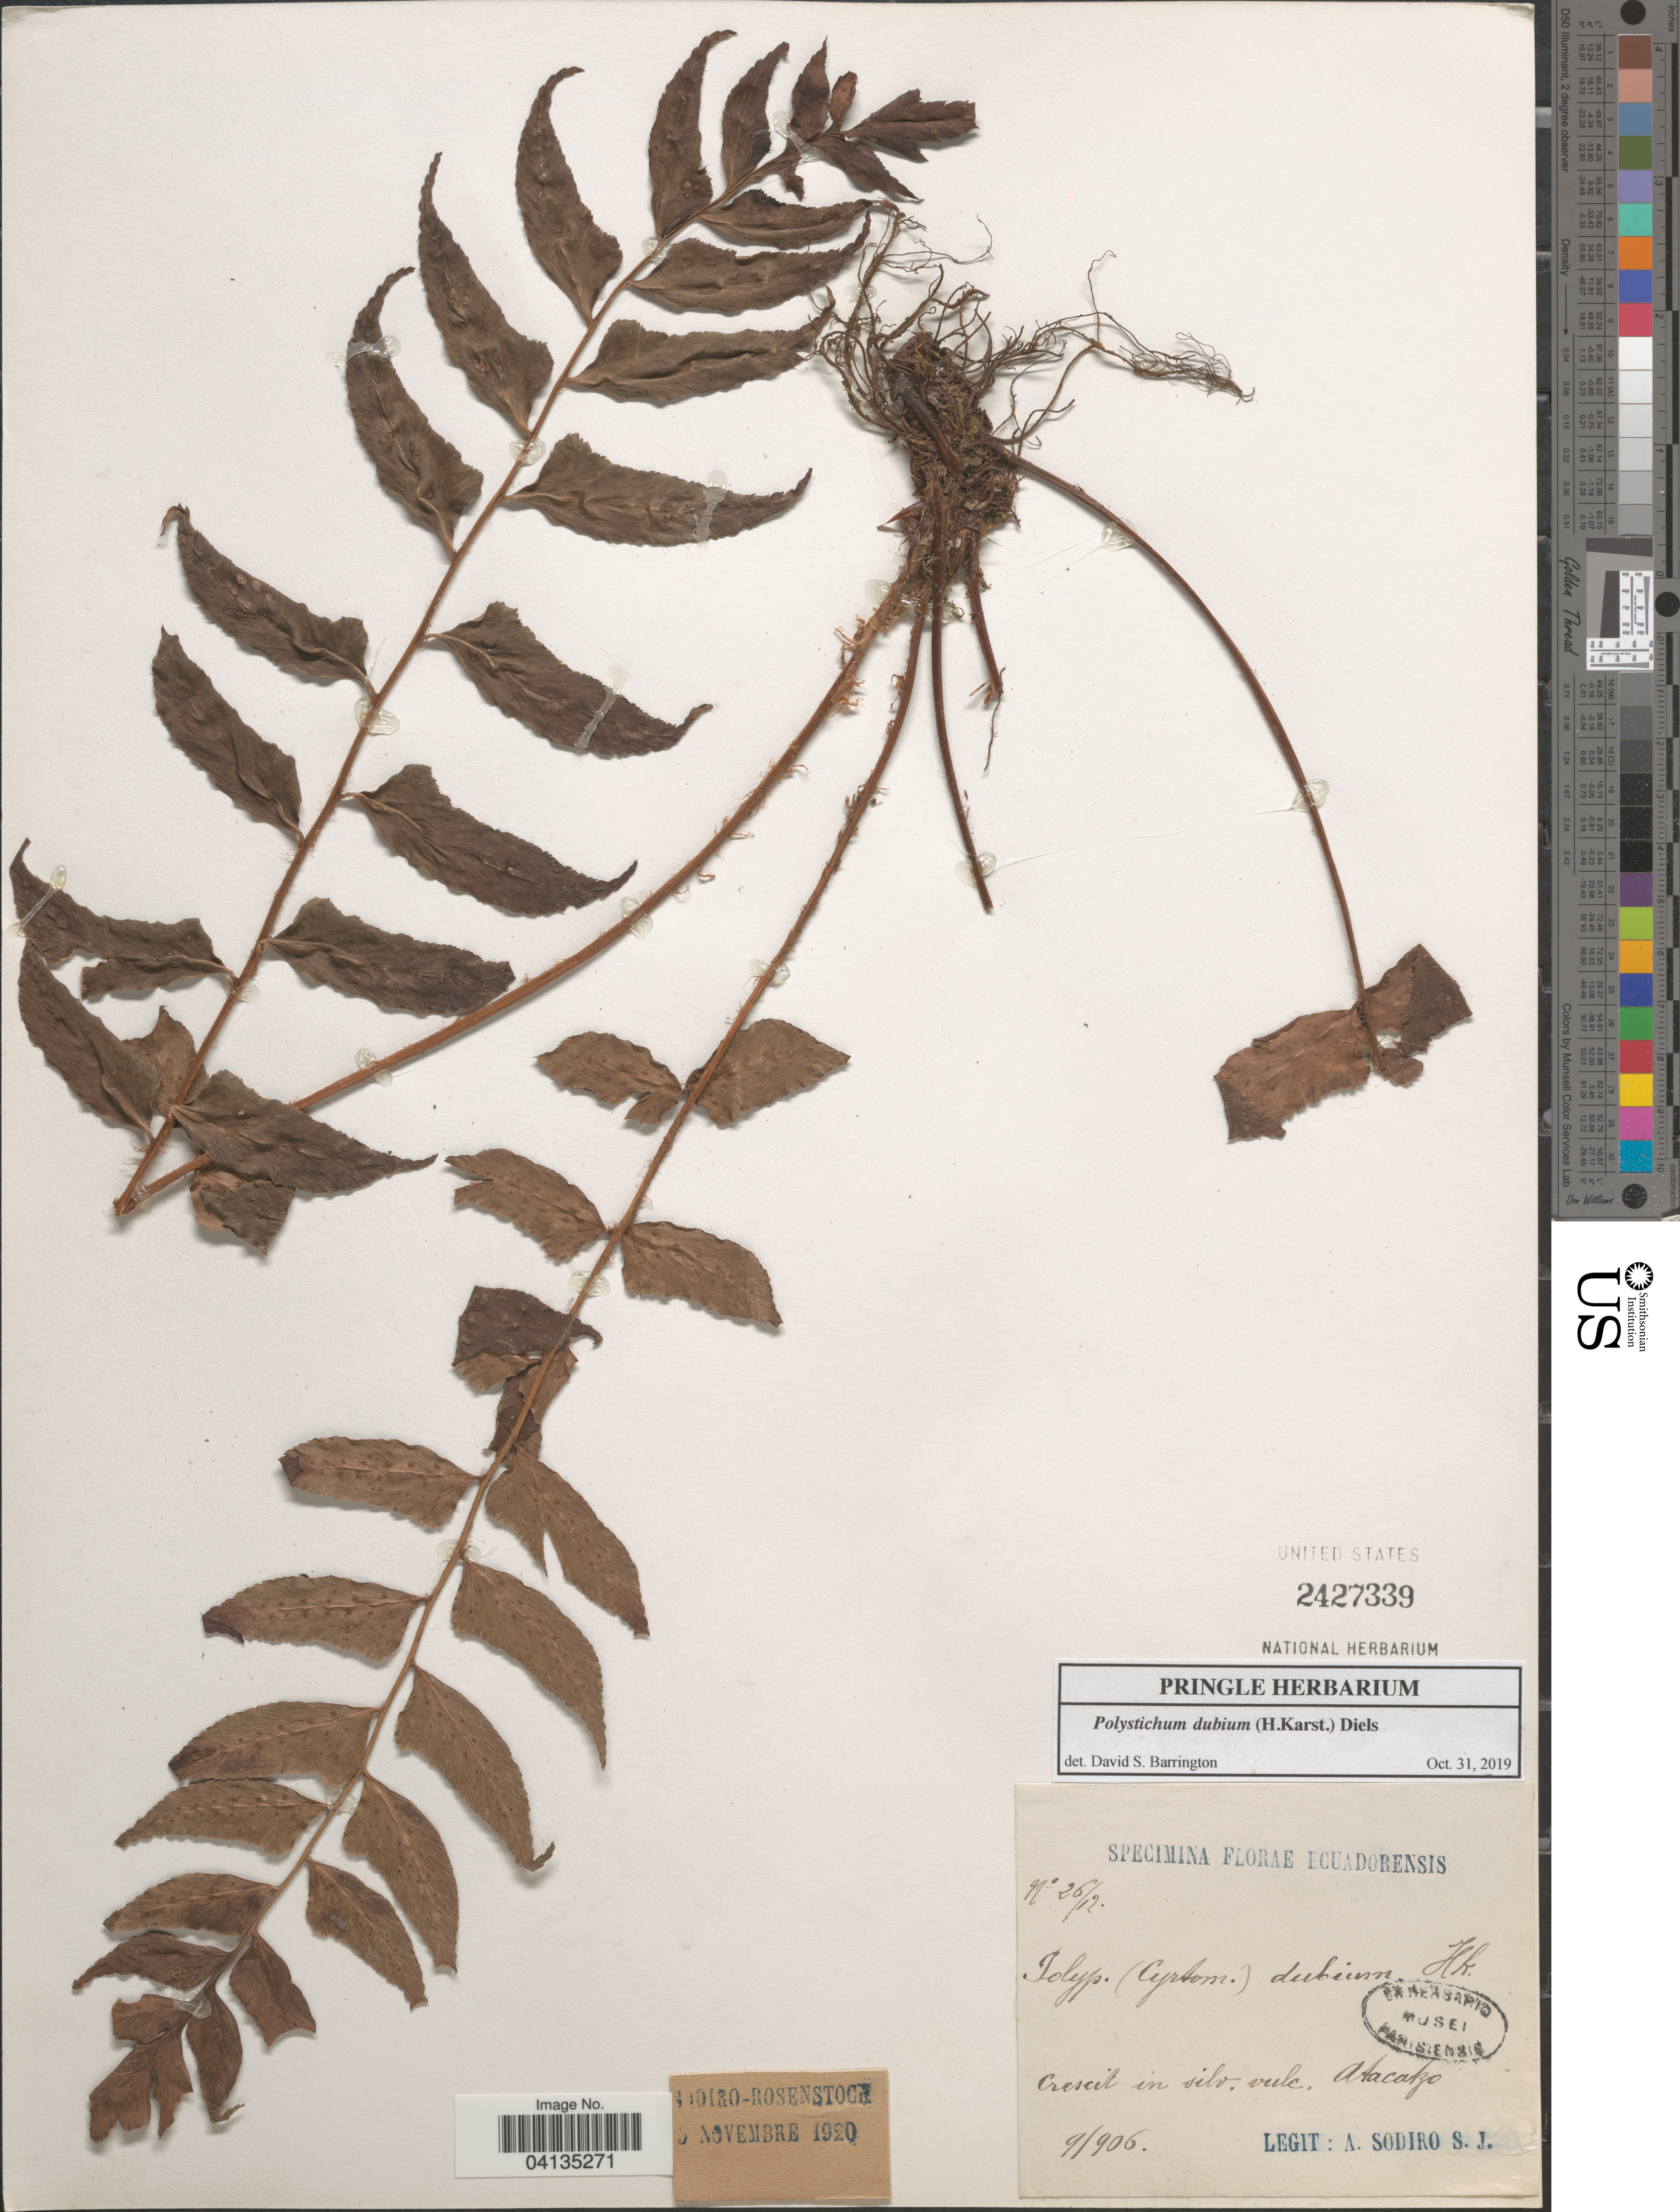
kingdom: Plantae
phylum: Tracheophyta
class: Polypodiopsida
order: Polypodiales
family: Dryopteridaceae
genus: Polystichum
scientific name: Polystichum dubium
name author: (H. Karst.) Diels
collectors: S. Sodiro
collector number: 26/12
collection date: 1906-09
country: Ecuador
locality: Ecuadorensis. Atacatzo.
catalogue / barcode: US 2427339